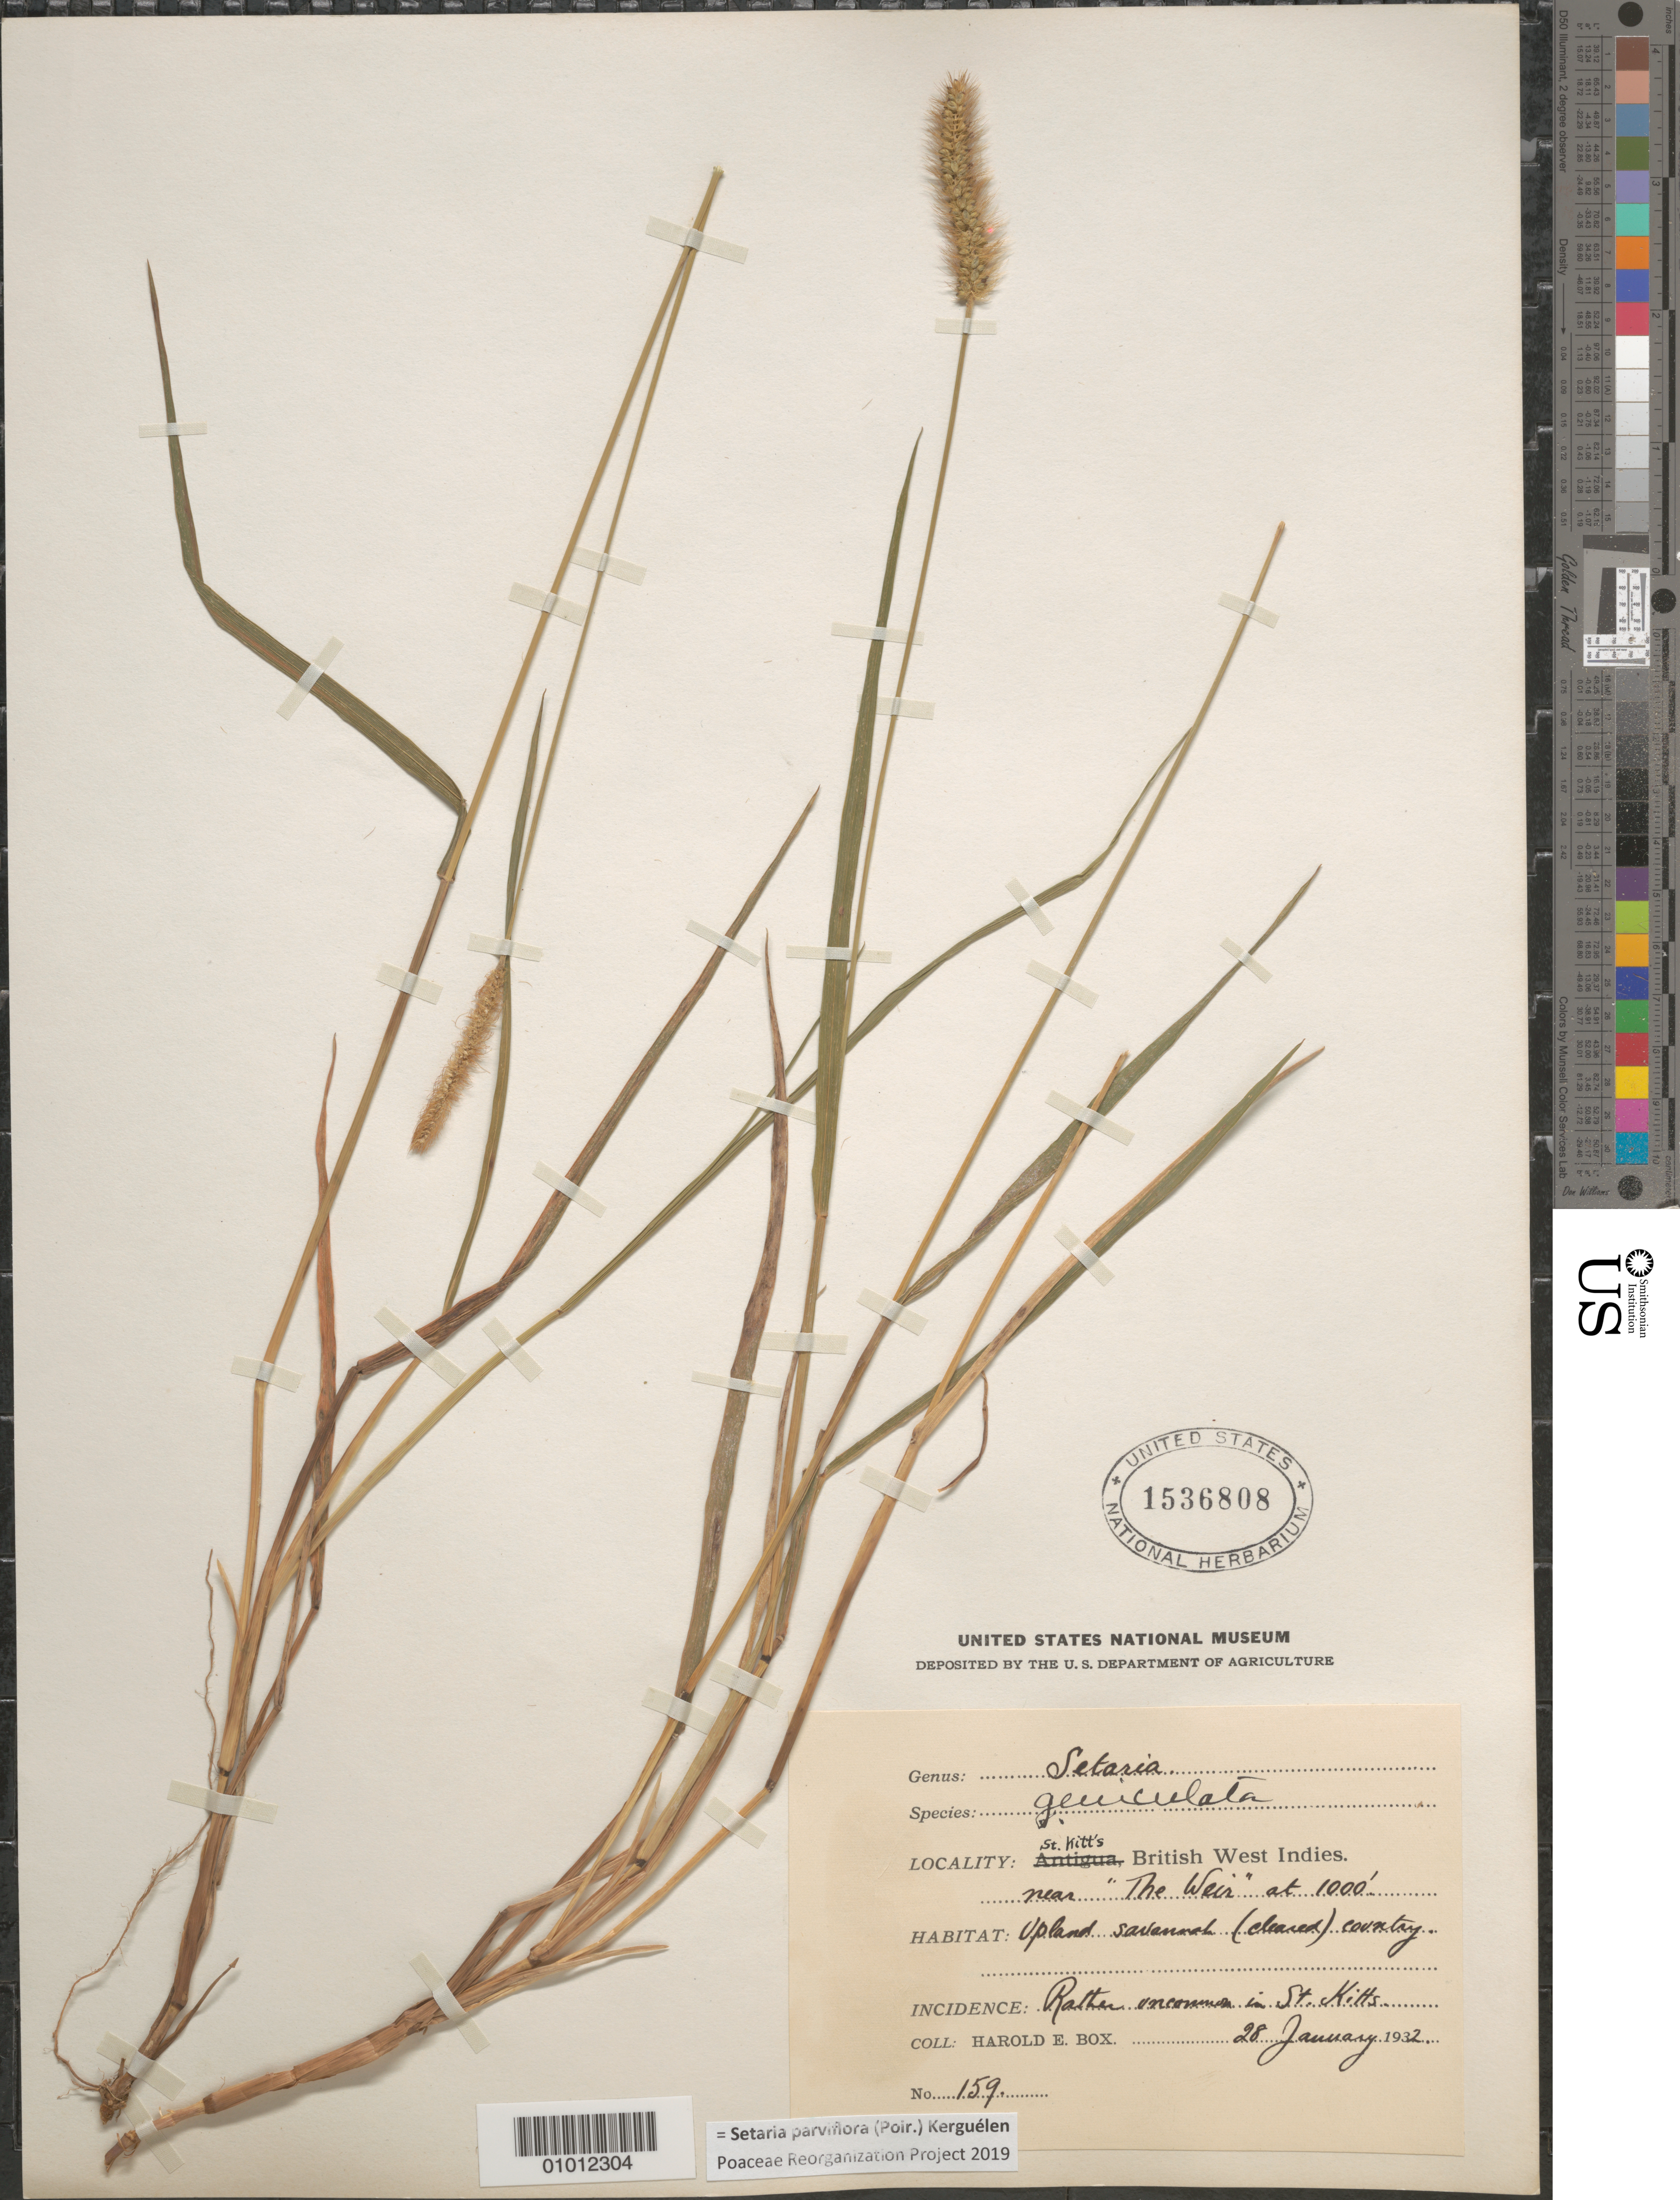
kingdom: Plantae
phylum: Tracheophyta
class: Liliopsida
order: Poales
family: Poaceae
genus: Setaria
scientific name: Setaria parviflora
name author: (Poir.) Kerguélen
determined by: Poaceae Reorganization Project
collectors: H. E. Box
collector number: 159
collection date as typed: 28 Jan 1932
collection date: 1932-01-28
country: St. Christopher-Nevis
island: St. Christopher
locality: Near "The Weir"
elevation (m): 305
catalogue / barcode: US 1536808